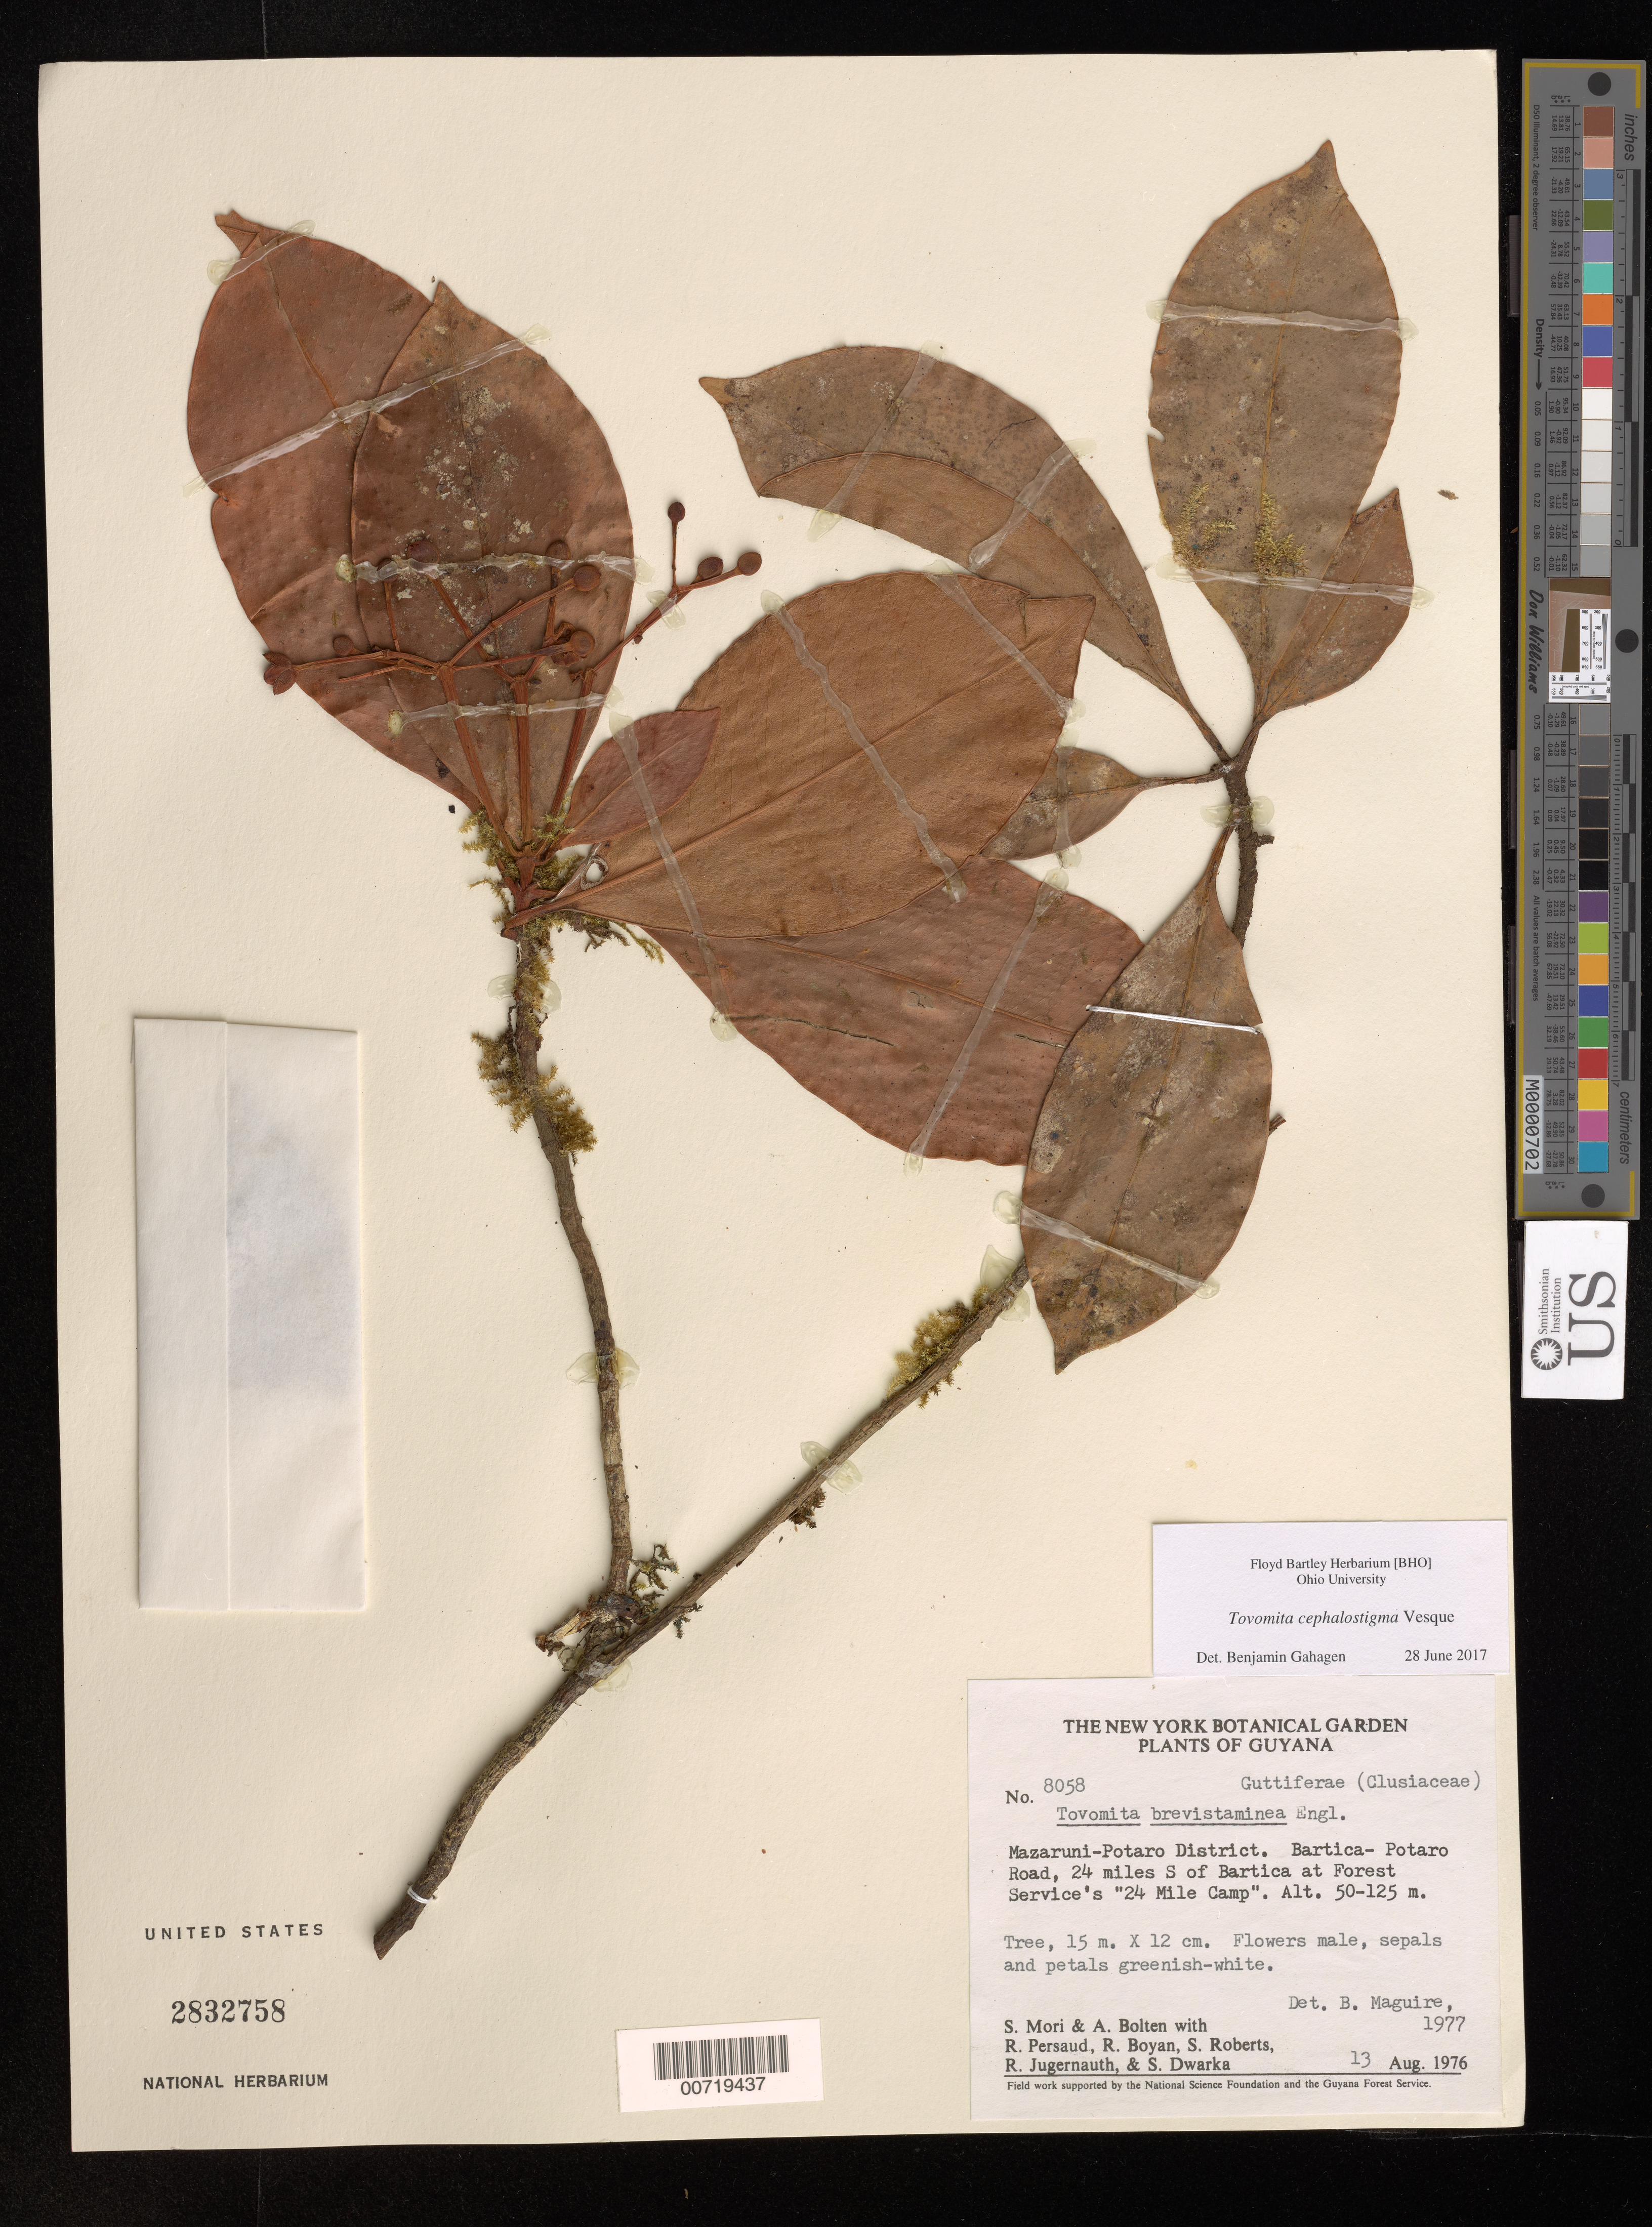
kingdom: Plantae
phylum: Tracheophyta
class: Magnoliopsida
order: Malpighiales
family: Clusiaceae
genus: Tovomita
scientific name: Tovomita cephalostigma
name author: Vesque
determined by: Gahagen, Benjamin, (BHO), Ohio University (UNITED STATES)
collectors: S. Mori, A. Bolten, R. Persaud, R. Boyan, S. Roberts, R. Jugernauth & S. Dwarka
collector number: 8058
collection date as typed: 13-Aug-76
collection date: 1976-08-13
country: Guyana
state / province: Cuyuni-Mazaruni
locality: Bartica-Potaro Road, 24 mi. S of Bartica at Forest service "24 Mile Camp"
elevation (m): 50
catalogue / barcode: US 2832758